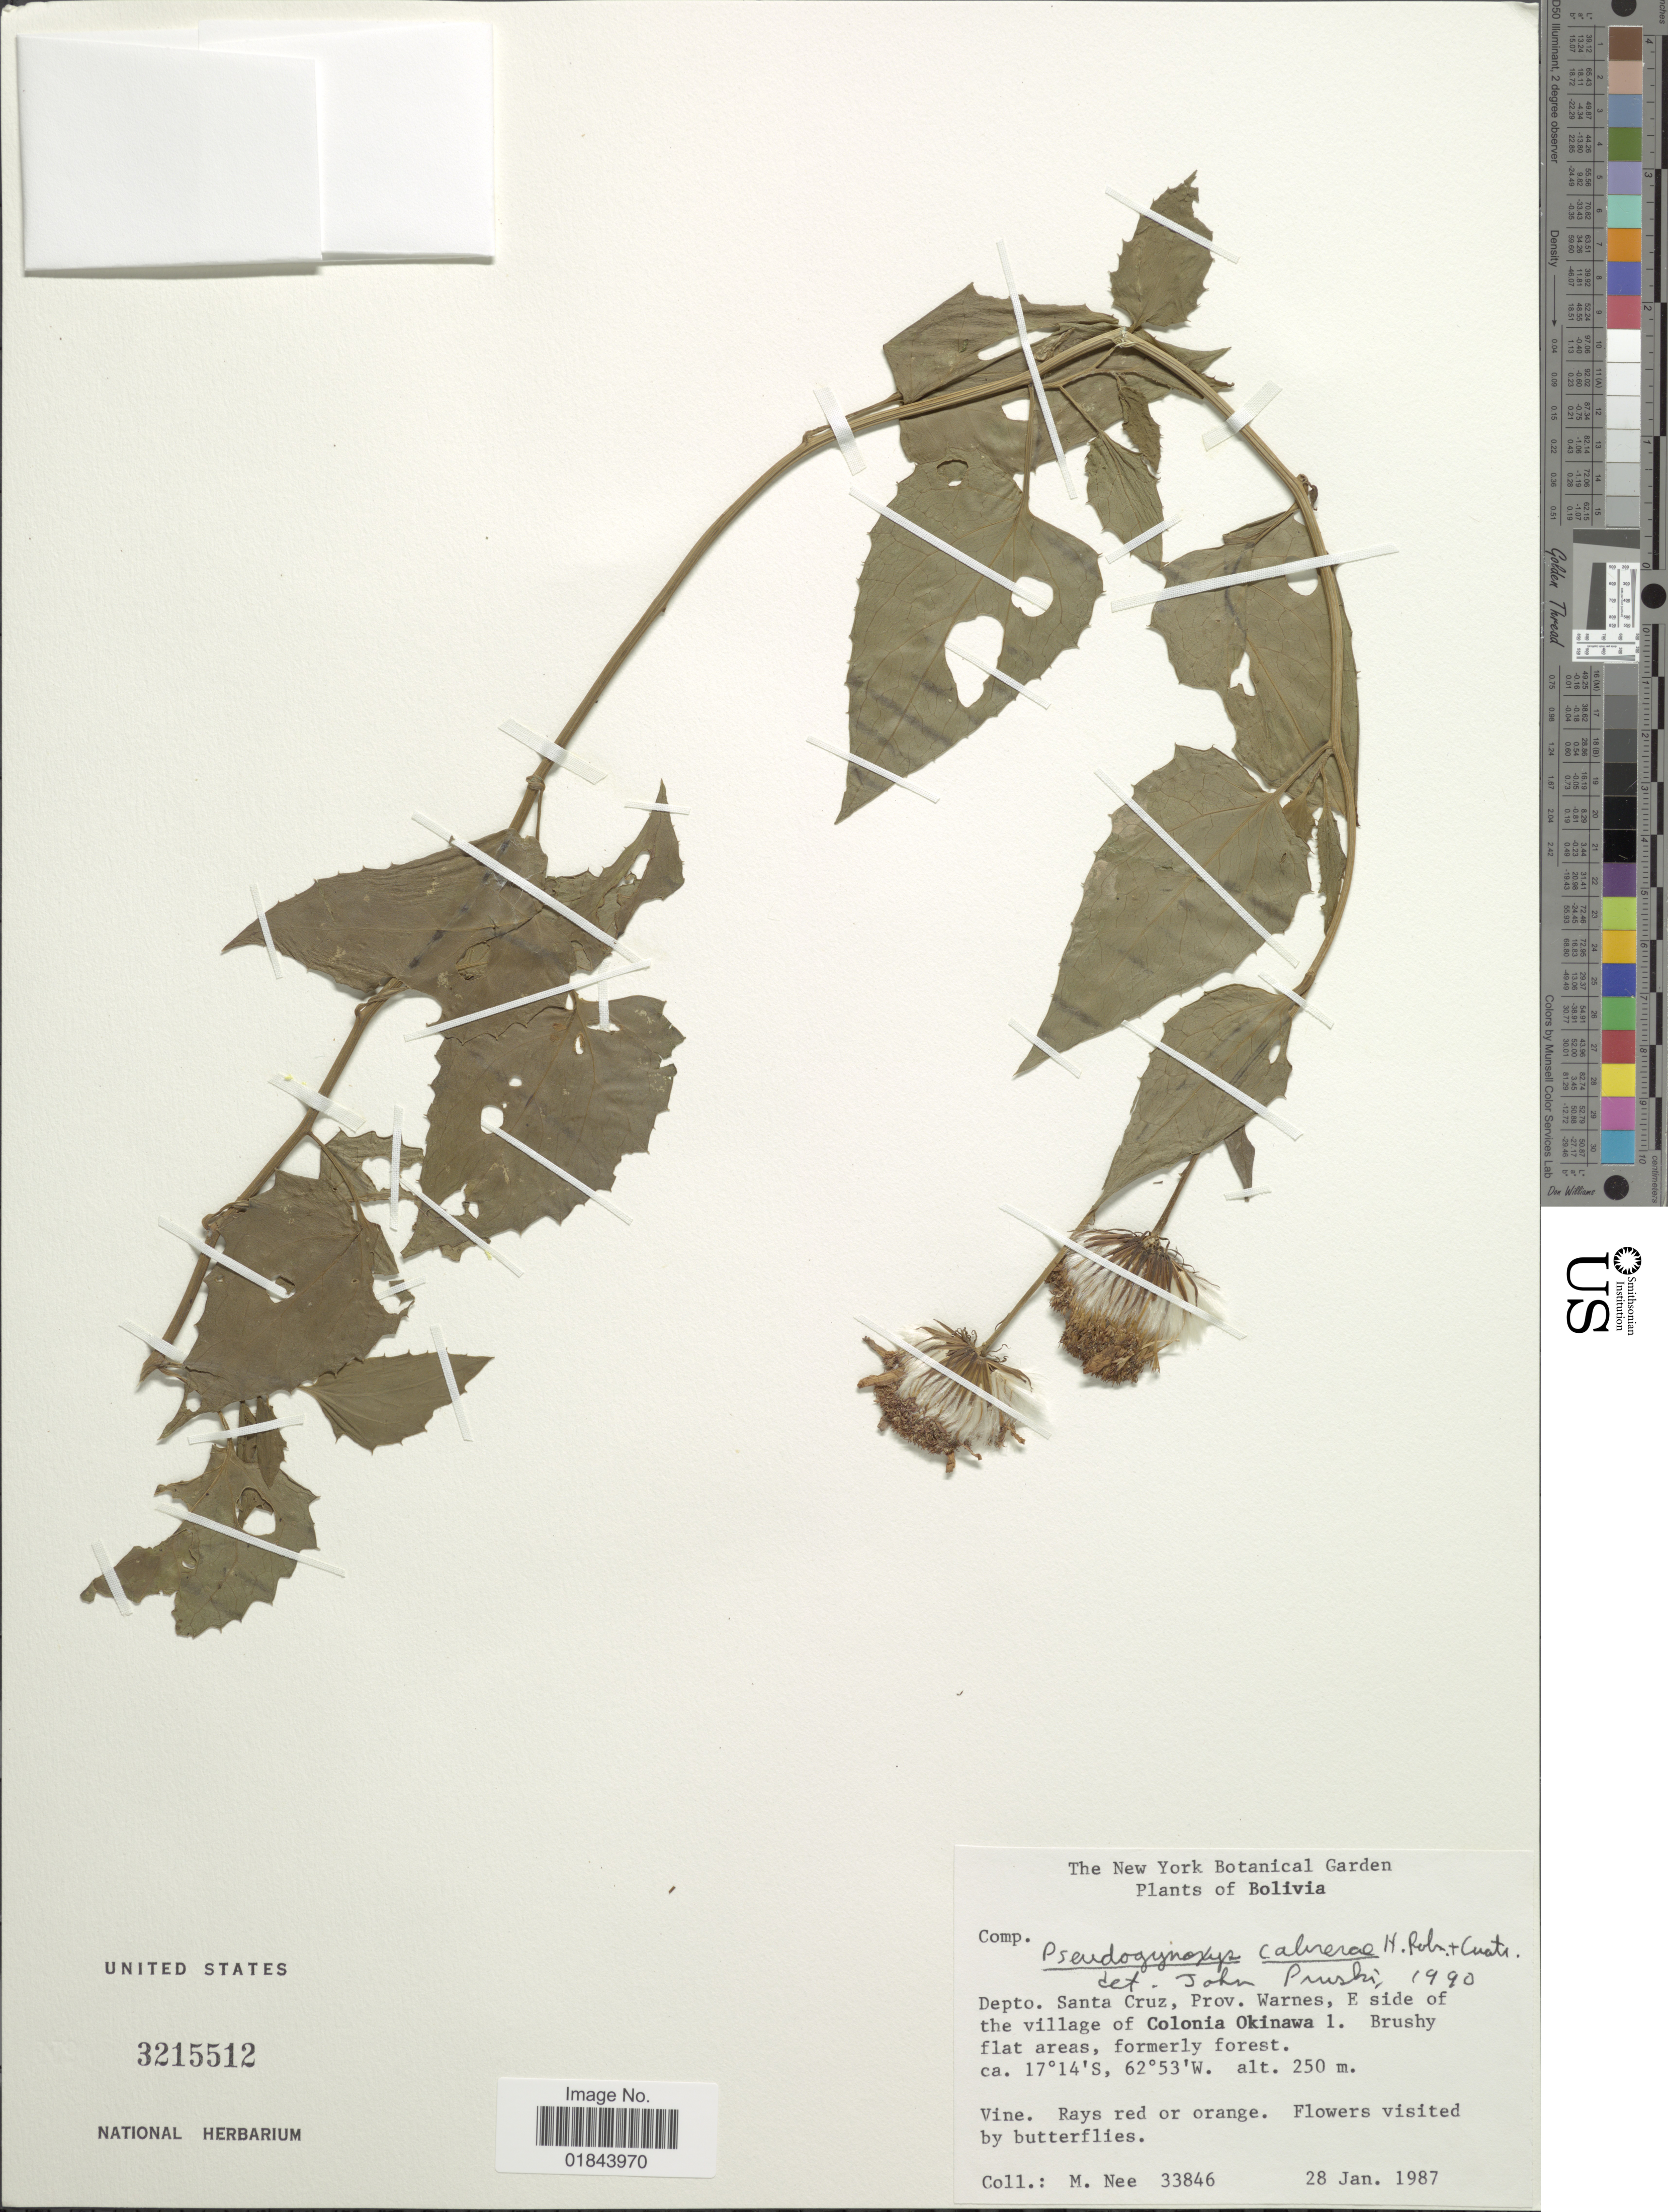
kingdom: Plantae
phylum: Tracheophyta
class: Magnoliopsida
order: Asterales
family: Asteraceae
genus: Pseudogynoxys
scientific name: Pseudogynoxys cabrerae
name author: H. Rob. & Cuatrec.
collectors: M. Nee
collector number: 33846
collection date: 1987-01-28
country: Bolivia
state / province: Santa Cruz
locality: Depto Santa Cruz, prov. Warnes, E side of the village of Colonia Okinawa 1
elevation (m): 250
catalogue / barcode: US 3215512